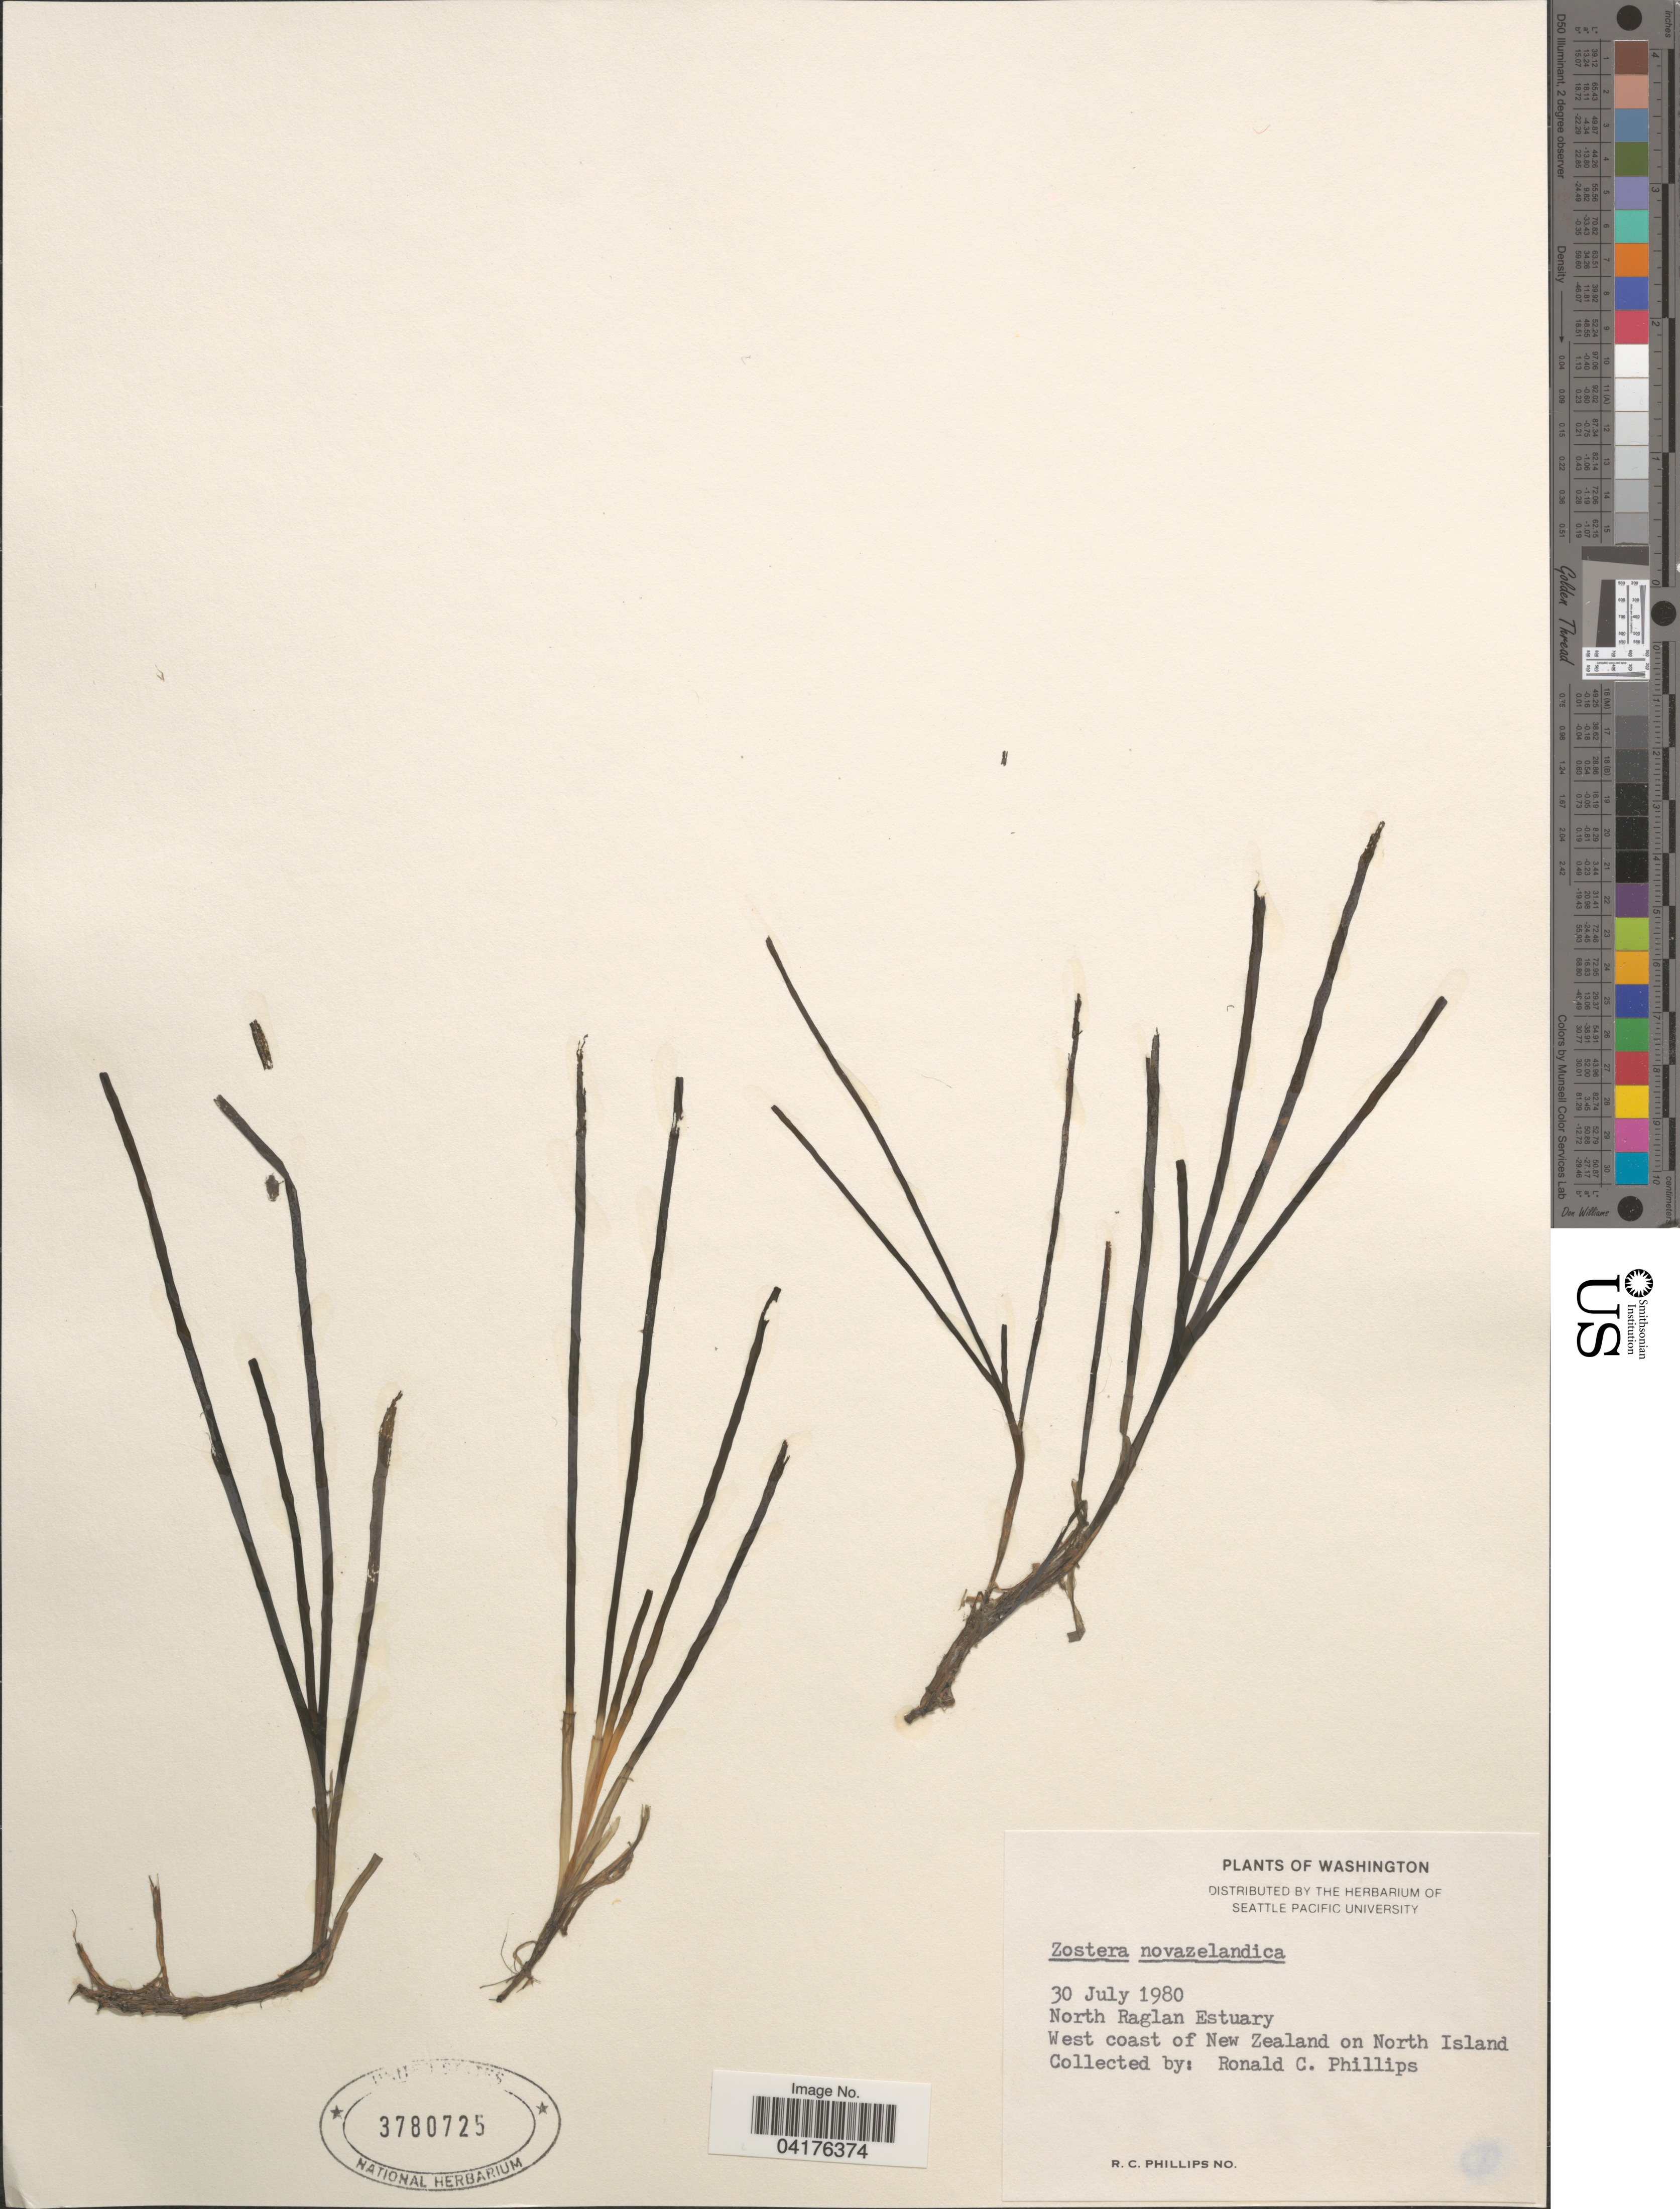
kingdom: Plantae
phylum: Tracheophyta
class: Liliopsida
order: Alismatales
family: Zosteraceae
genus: Zostera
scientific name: Zostera novazelandica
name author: Setch.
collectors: R. C. Phillips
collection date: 1980-07-30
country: New Zealand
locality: North Raglan Estuary. West coast of New Zealand on North Island.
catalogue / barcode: US 3780725